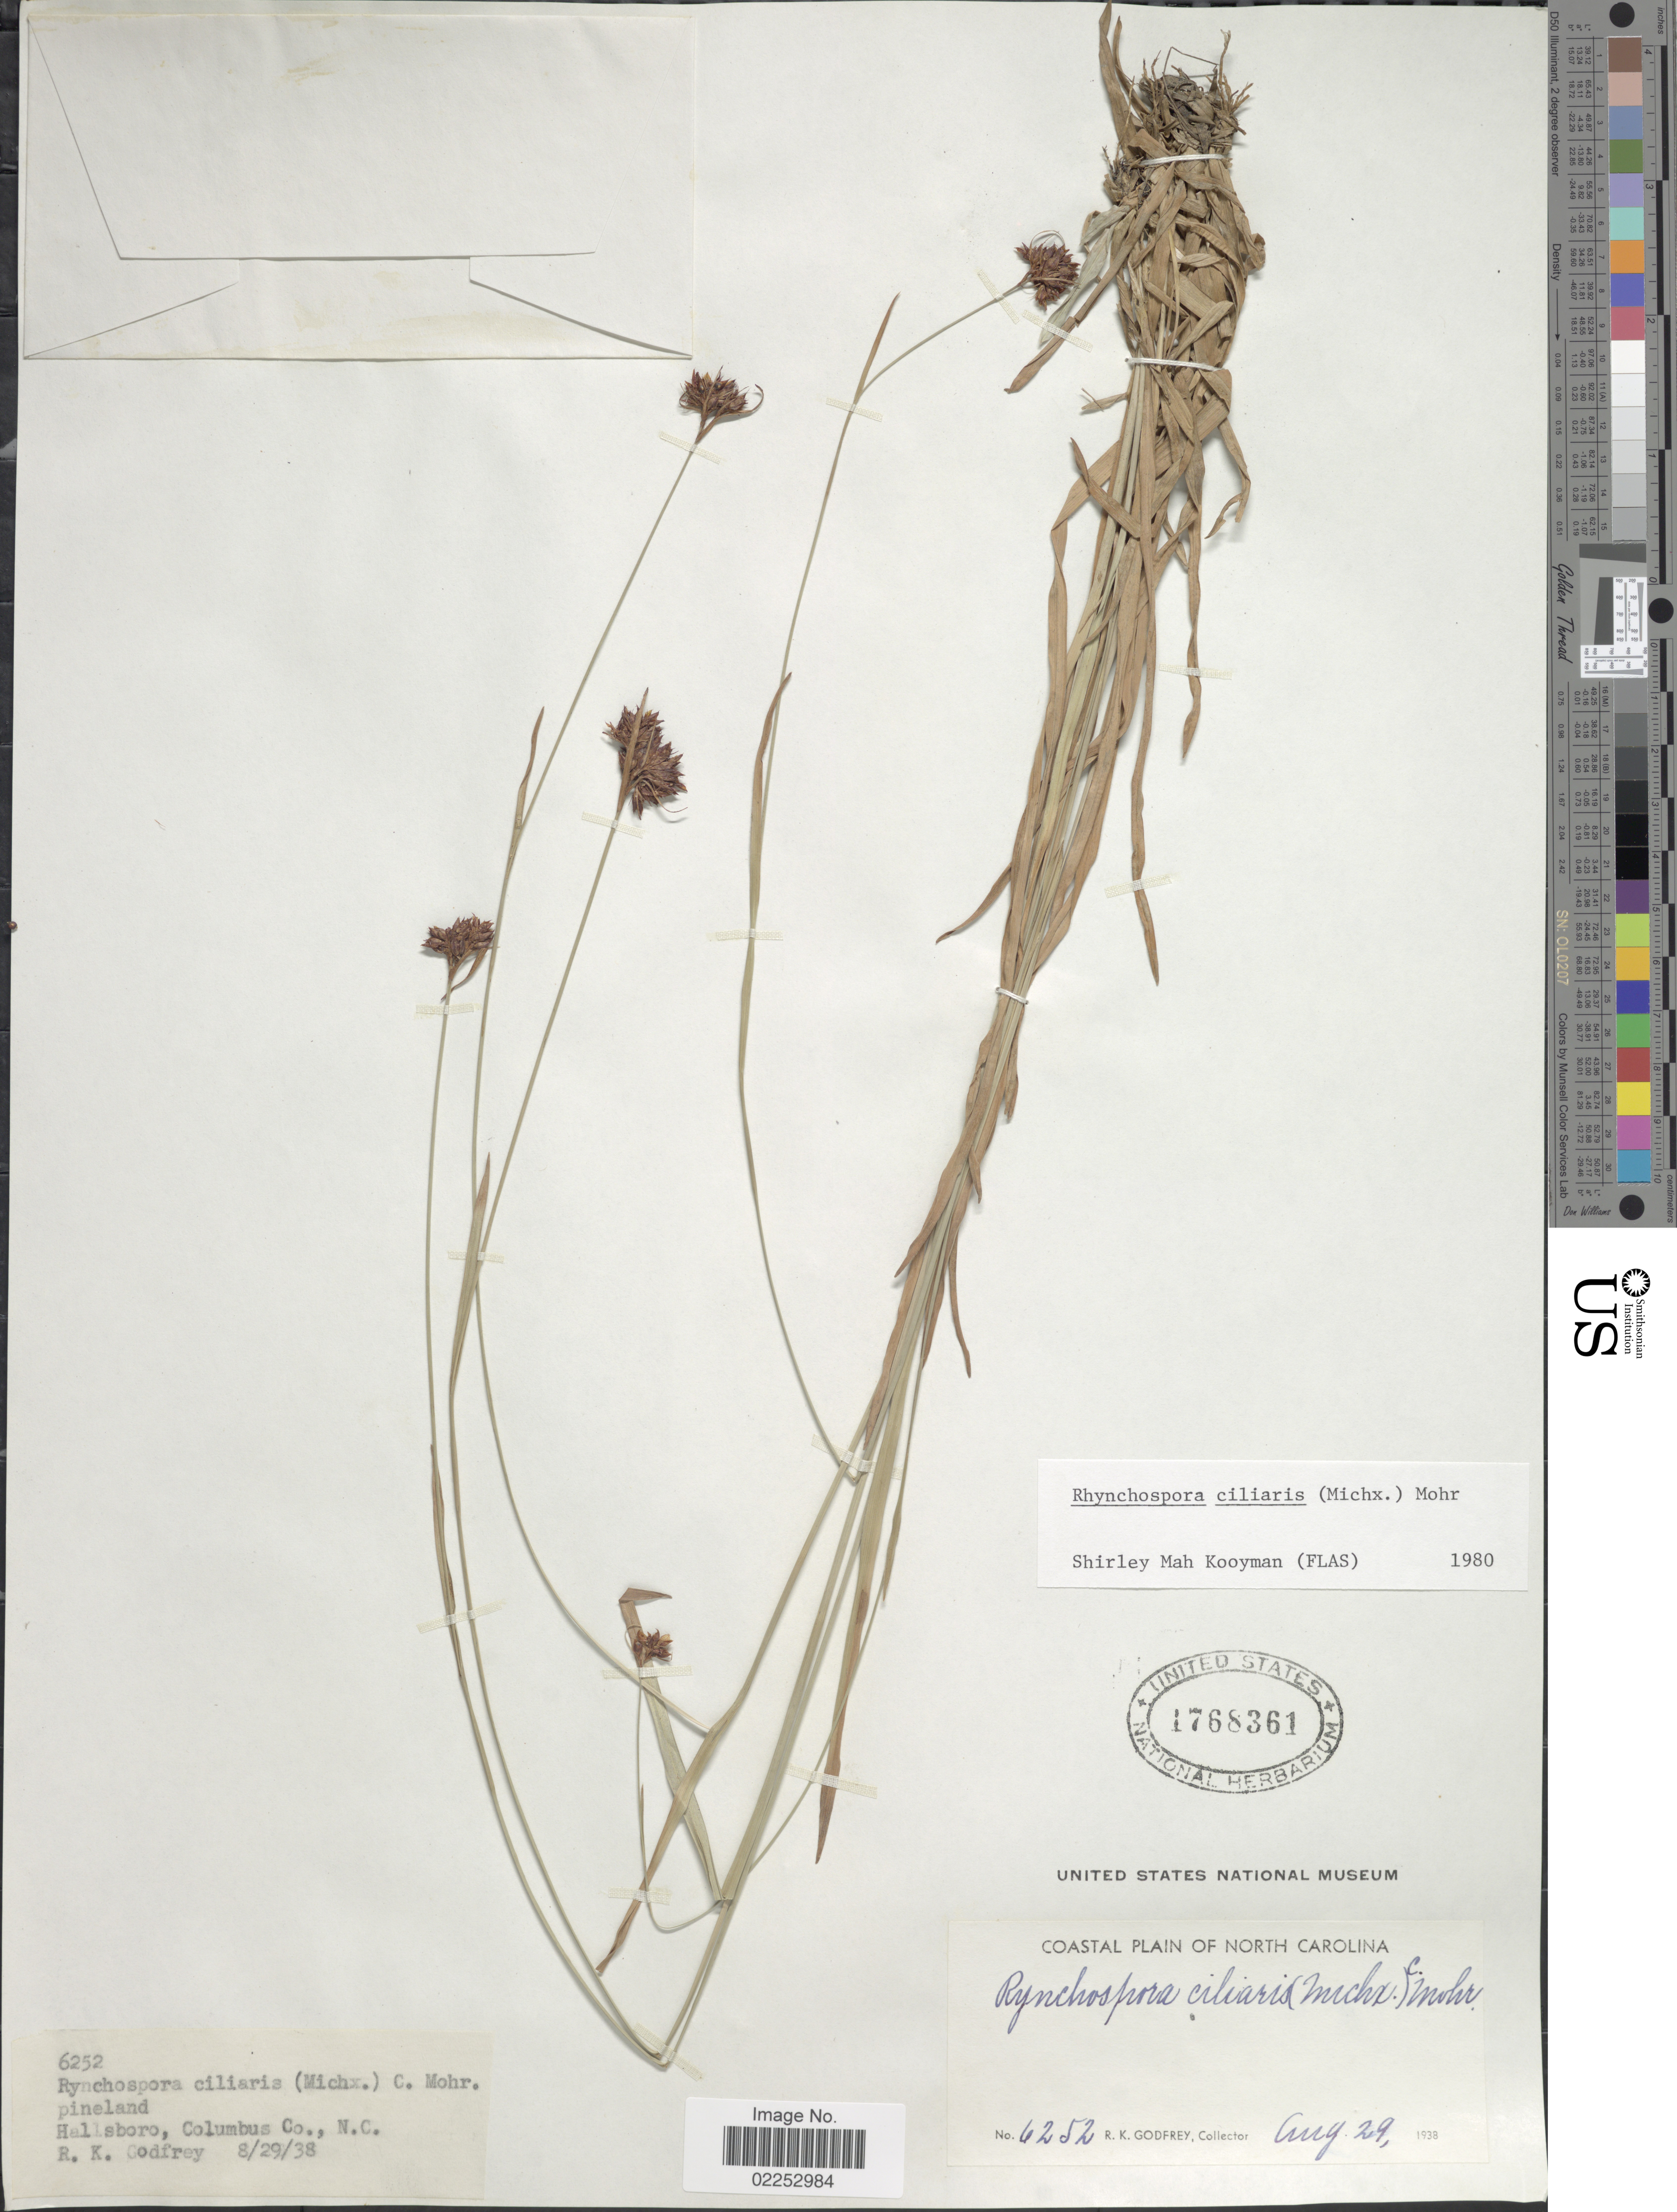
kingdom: Plantae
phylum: Tracheophyta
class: Liliopsida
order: Poales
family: Cyperaceae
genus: Rhynchospora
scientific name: Rhynchospora ciliaris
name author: (Michx.) C. Mohr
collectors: R. K. Godfrey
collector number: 6252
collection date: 1938-08-29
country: United States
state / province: North Carolina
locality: Hallsboro, Columbus Co. Coastal Plain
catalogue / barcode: US 1768361